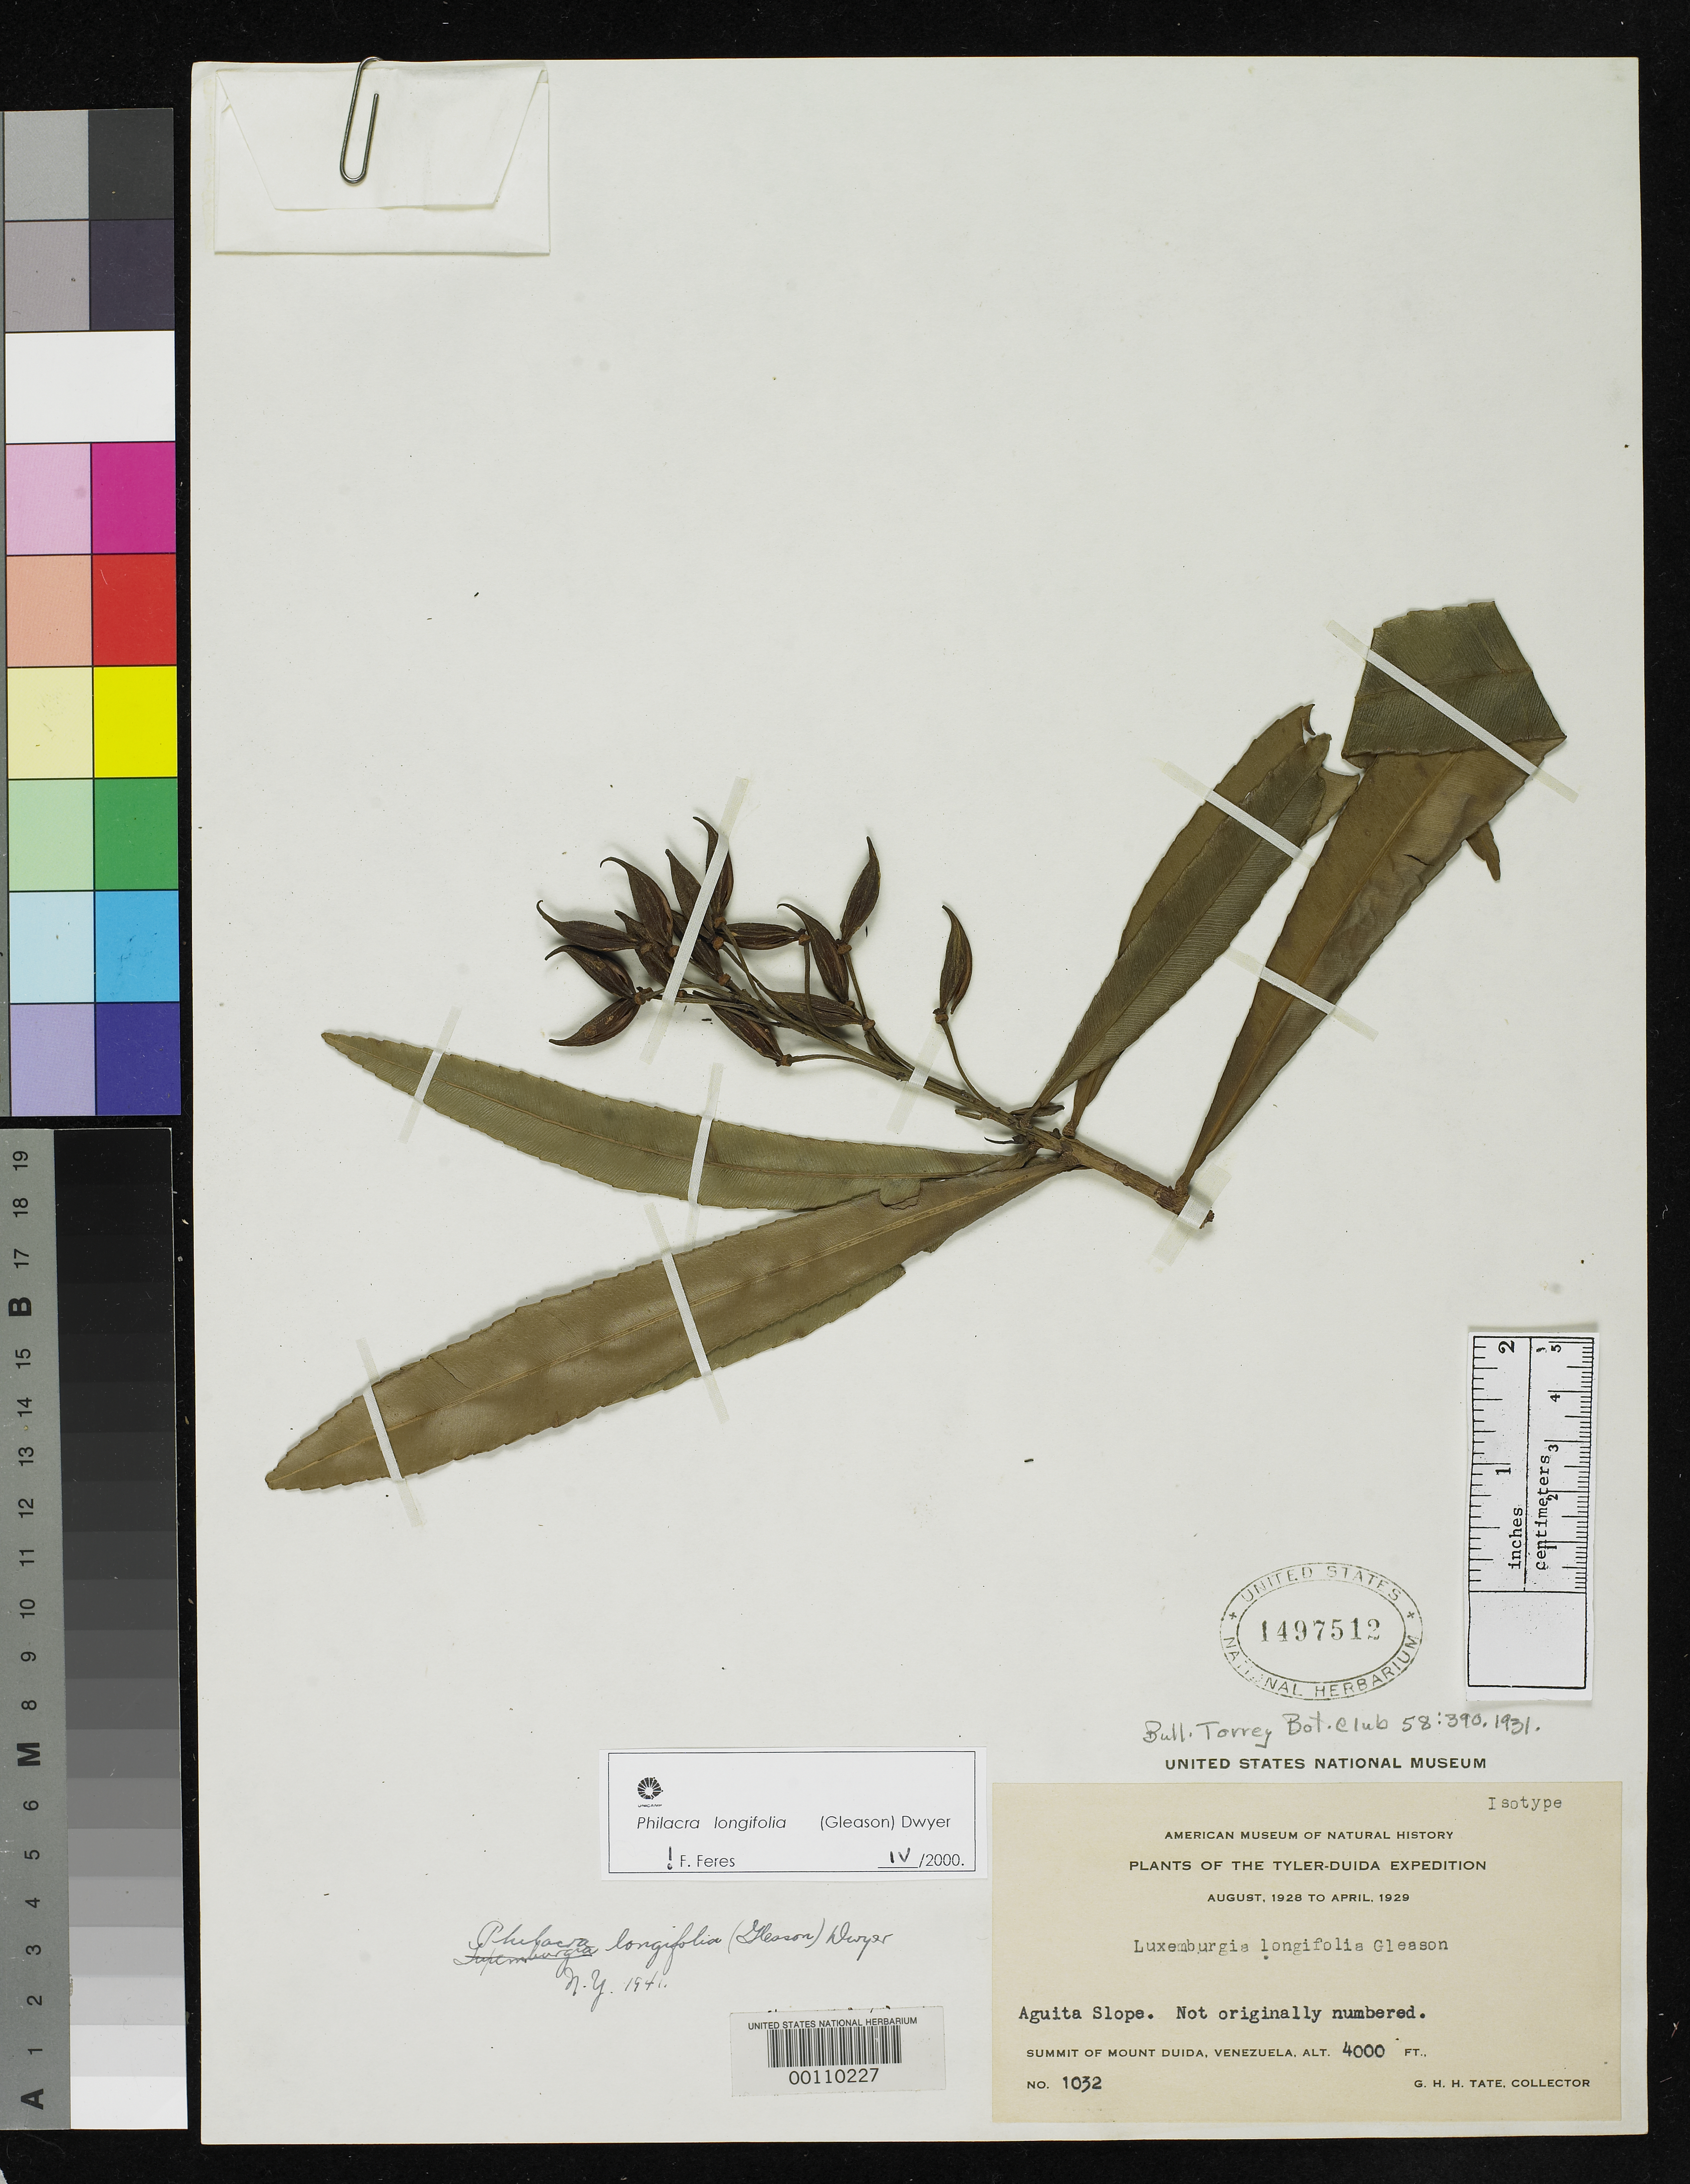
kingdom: Plantae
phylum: Tracheophyta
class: Magnoliopsida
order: Malpighiales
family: Ochnaceae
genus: Luxemburgia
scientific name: Luxemburgia longifolia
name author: Gleason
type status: Isotype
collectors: G. H. H.Tate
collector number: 1032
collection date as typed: Aug 1928 to -- Apr 1929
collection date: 1928-08/1929-04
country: Venezuela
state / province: Amazonas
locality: Mt. Duida; alt. 4000 ft.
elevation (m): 1219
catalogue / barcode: US 1497512